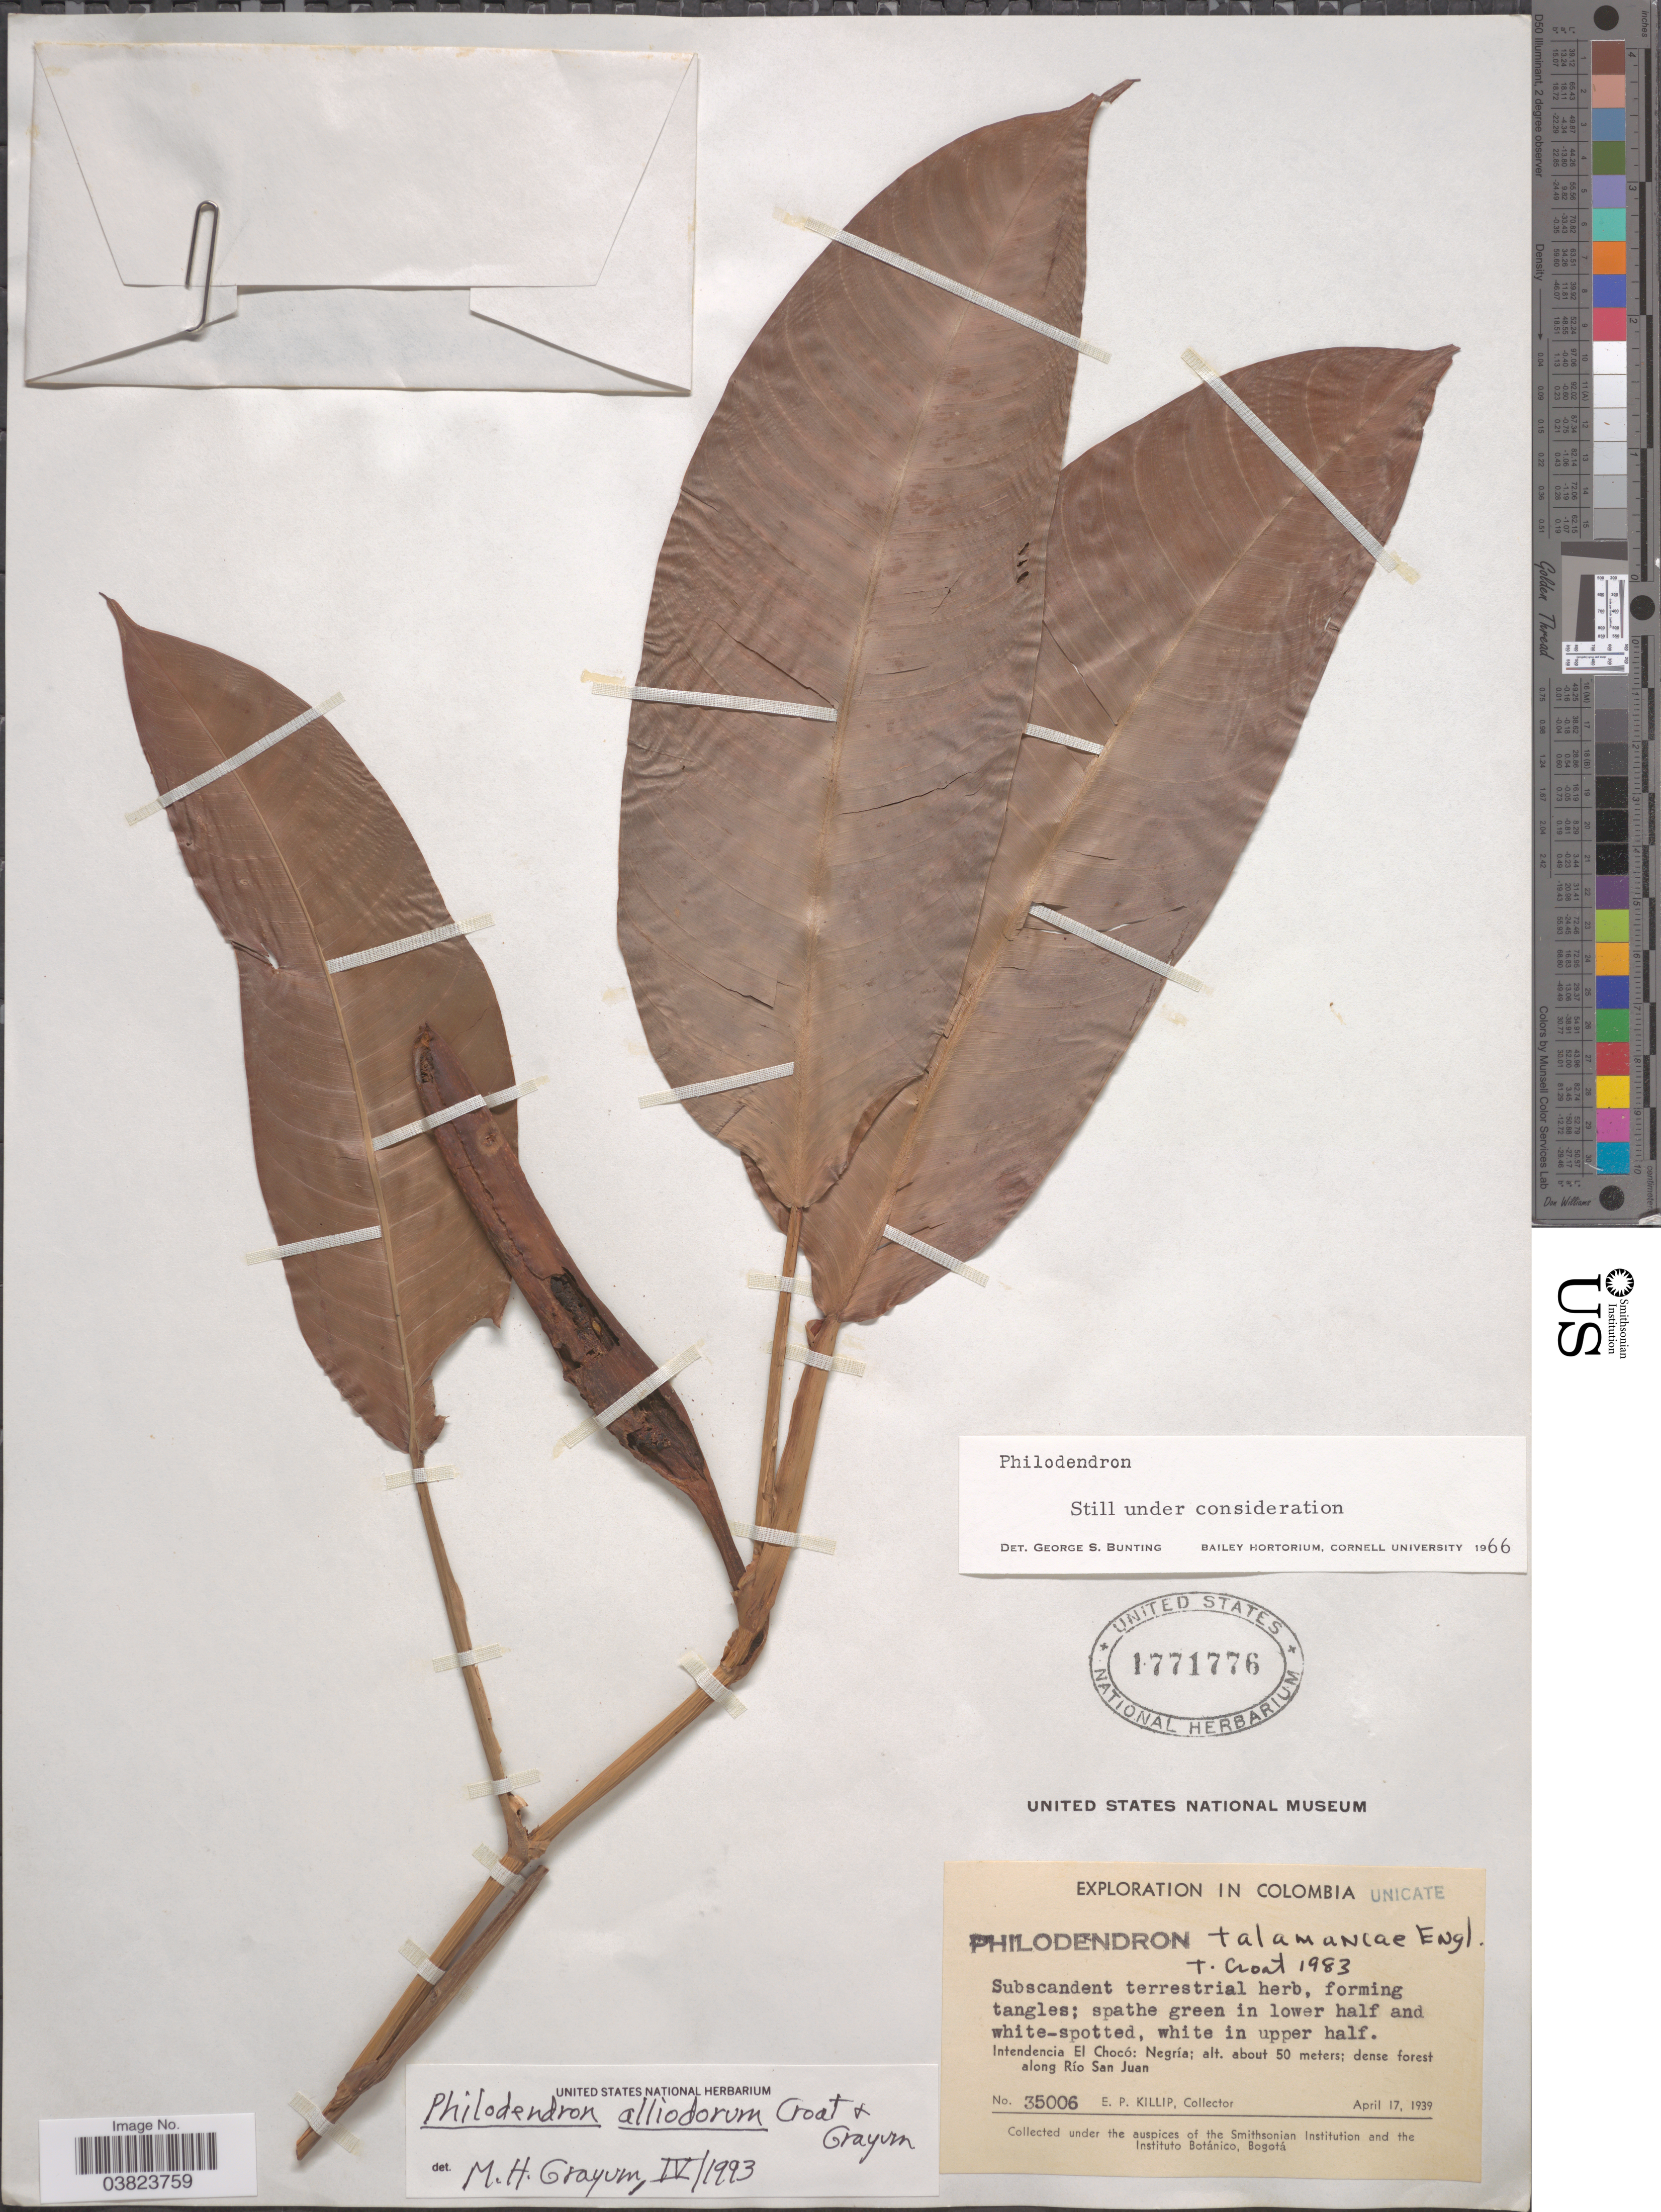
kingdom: Plantae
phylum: Tracheophyta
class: Liliopsida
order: Alismatales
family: Araceae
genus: Philodendron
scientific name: Philodendron alliodorum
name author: Croat & Grayum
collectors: E. P. Killip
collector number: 35006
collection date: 1939-04-17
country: Colombia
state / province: Chocó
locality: Intendencia El Chocó: Negría; dense forest along Río San Juan.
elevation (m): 50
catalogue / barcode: US 1771776